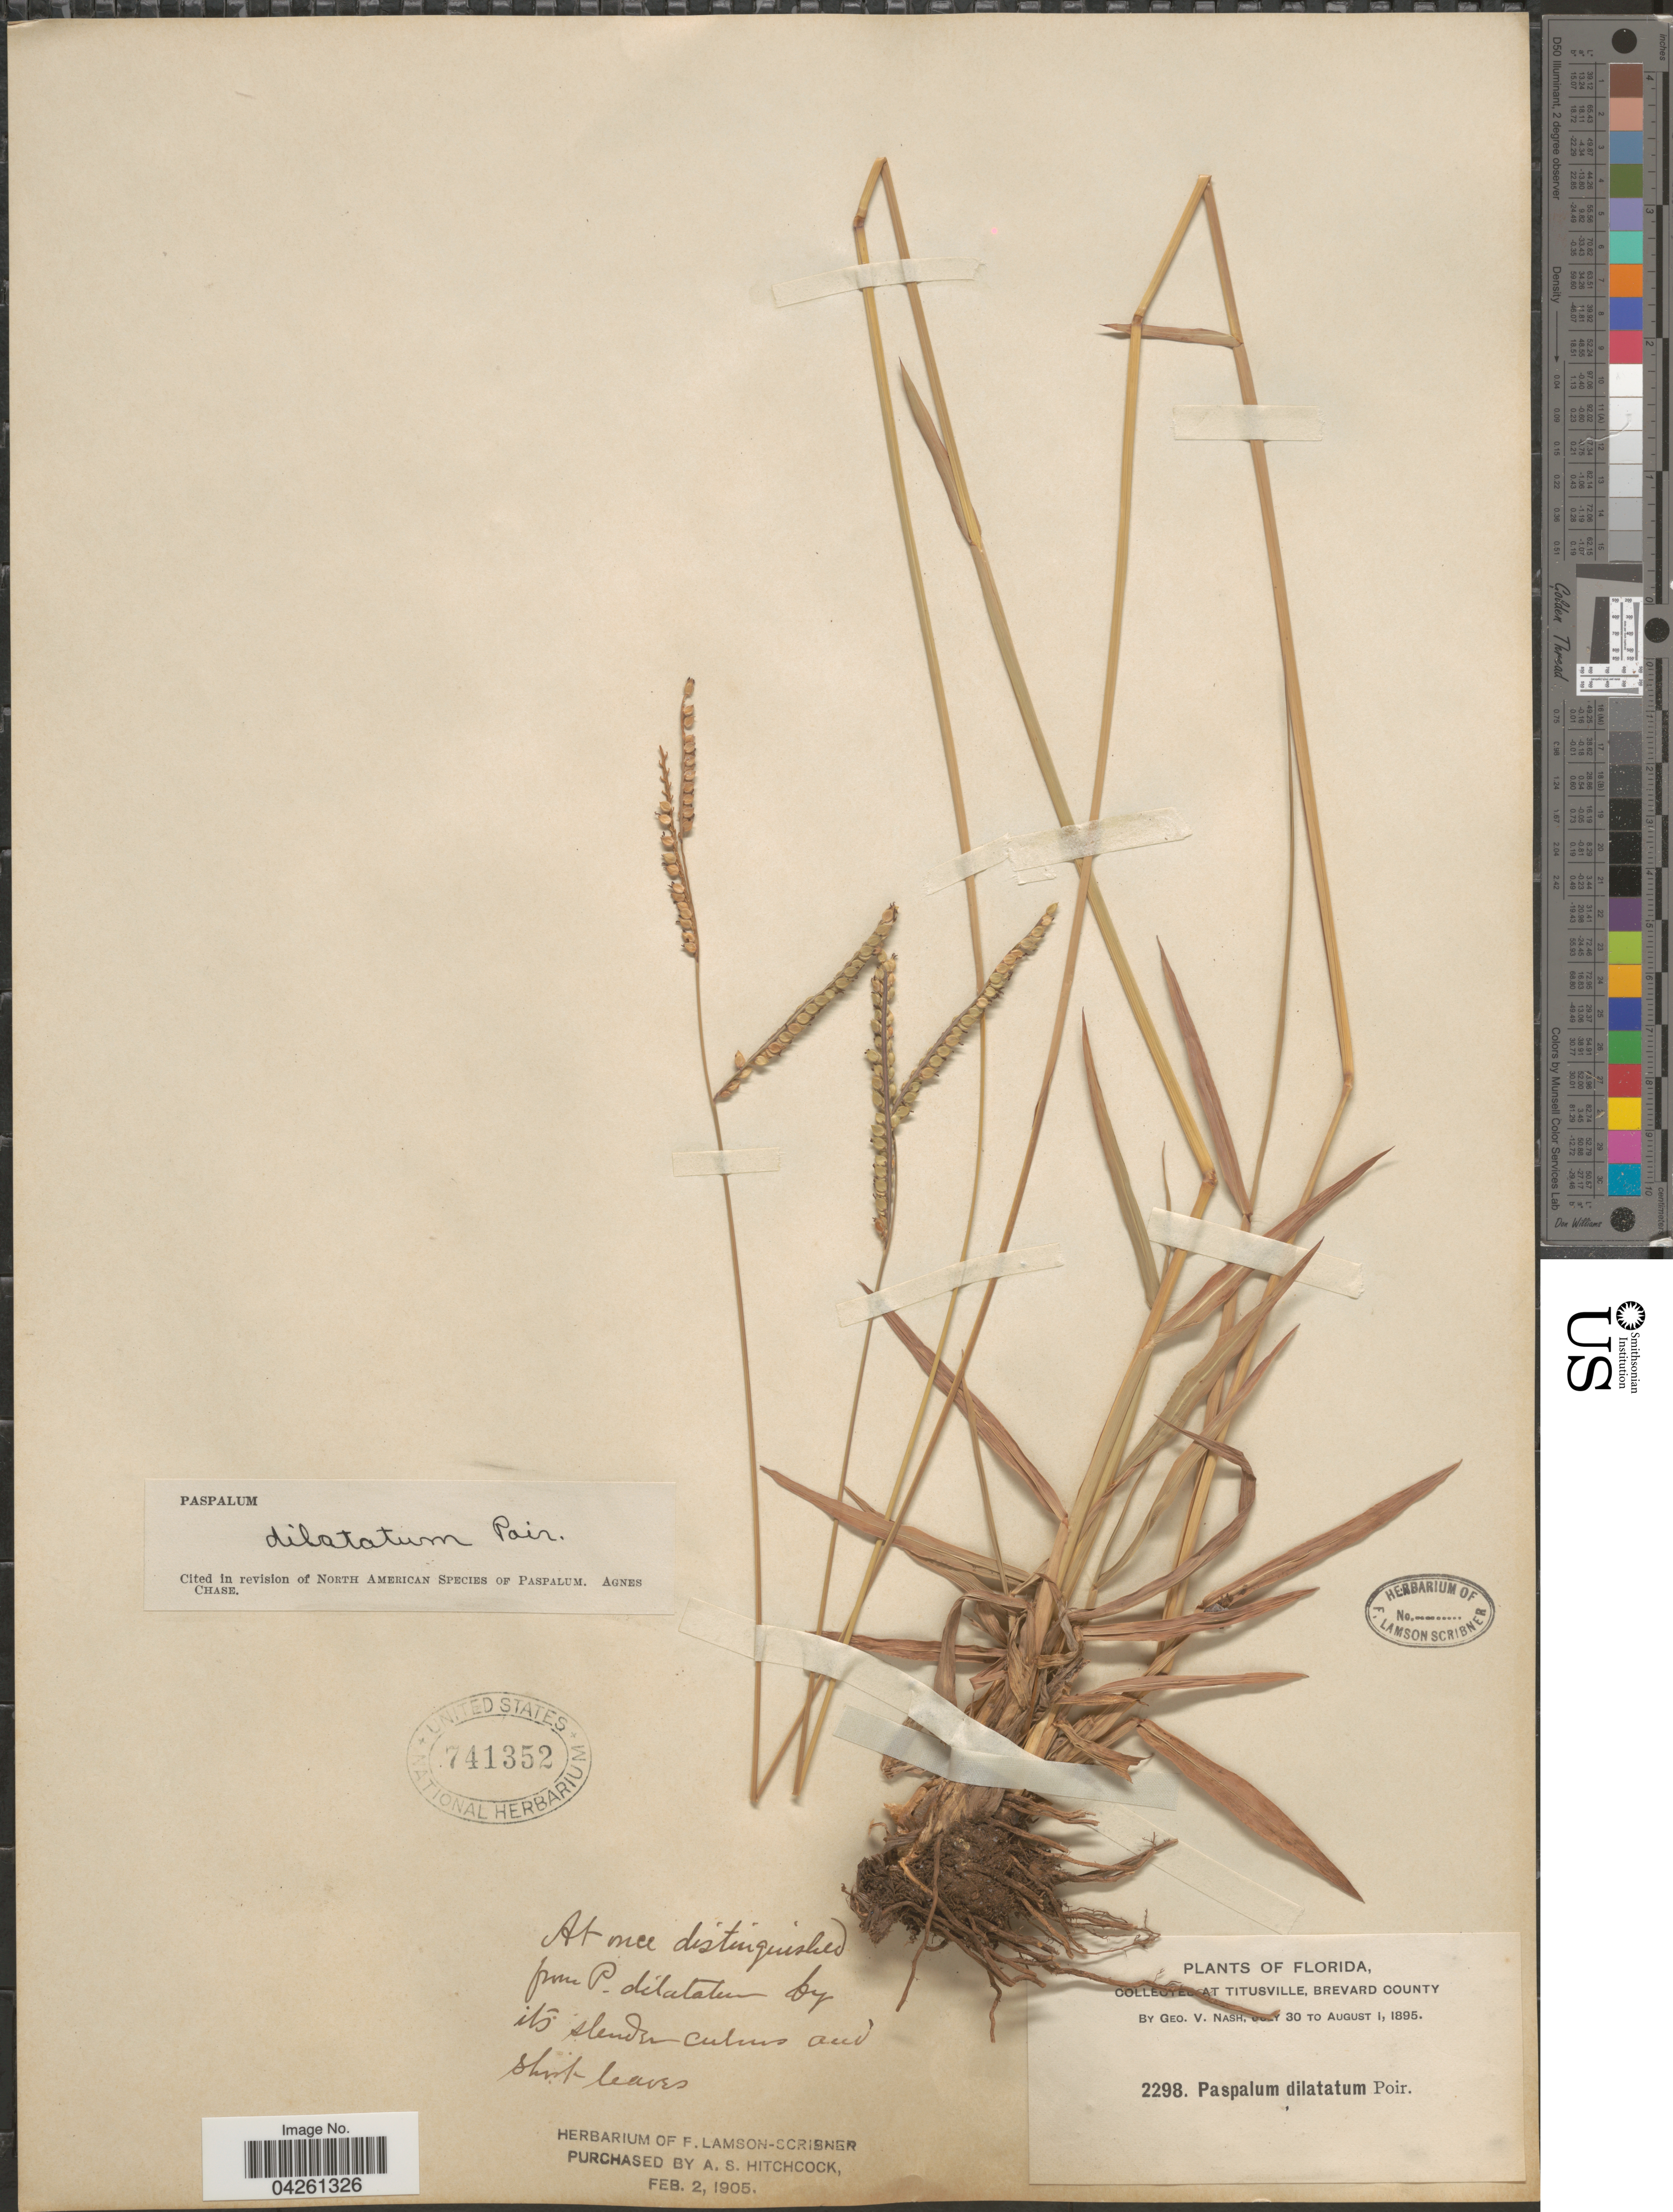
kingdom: Plantae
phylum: Tracheophyta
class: Liliopsida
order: Poales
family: Poaceae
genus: Paspalum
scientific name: Paspalum dilatatum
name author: Poir.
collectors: G. V. Nash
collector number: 2298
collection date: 1895-07-30/1895-08-01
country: United States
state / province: Florida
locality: At Titusville, Brevard County.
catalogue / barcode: US 741352